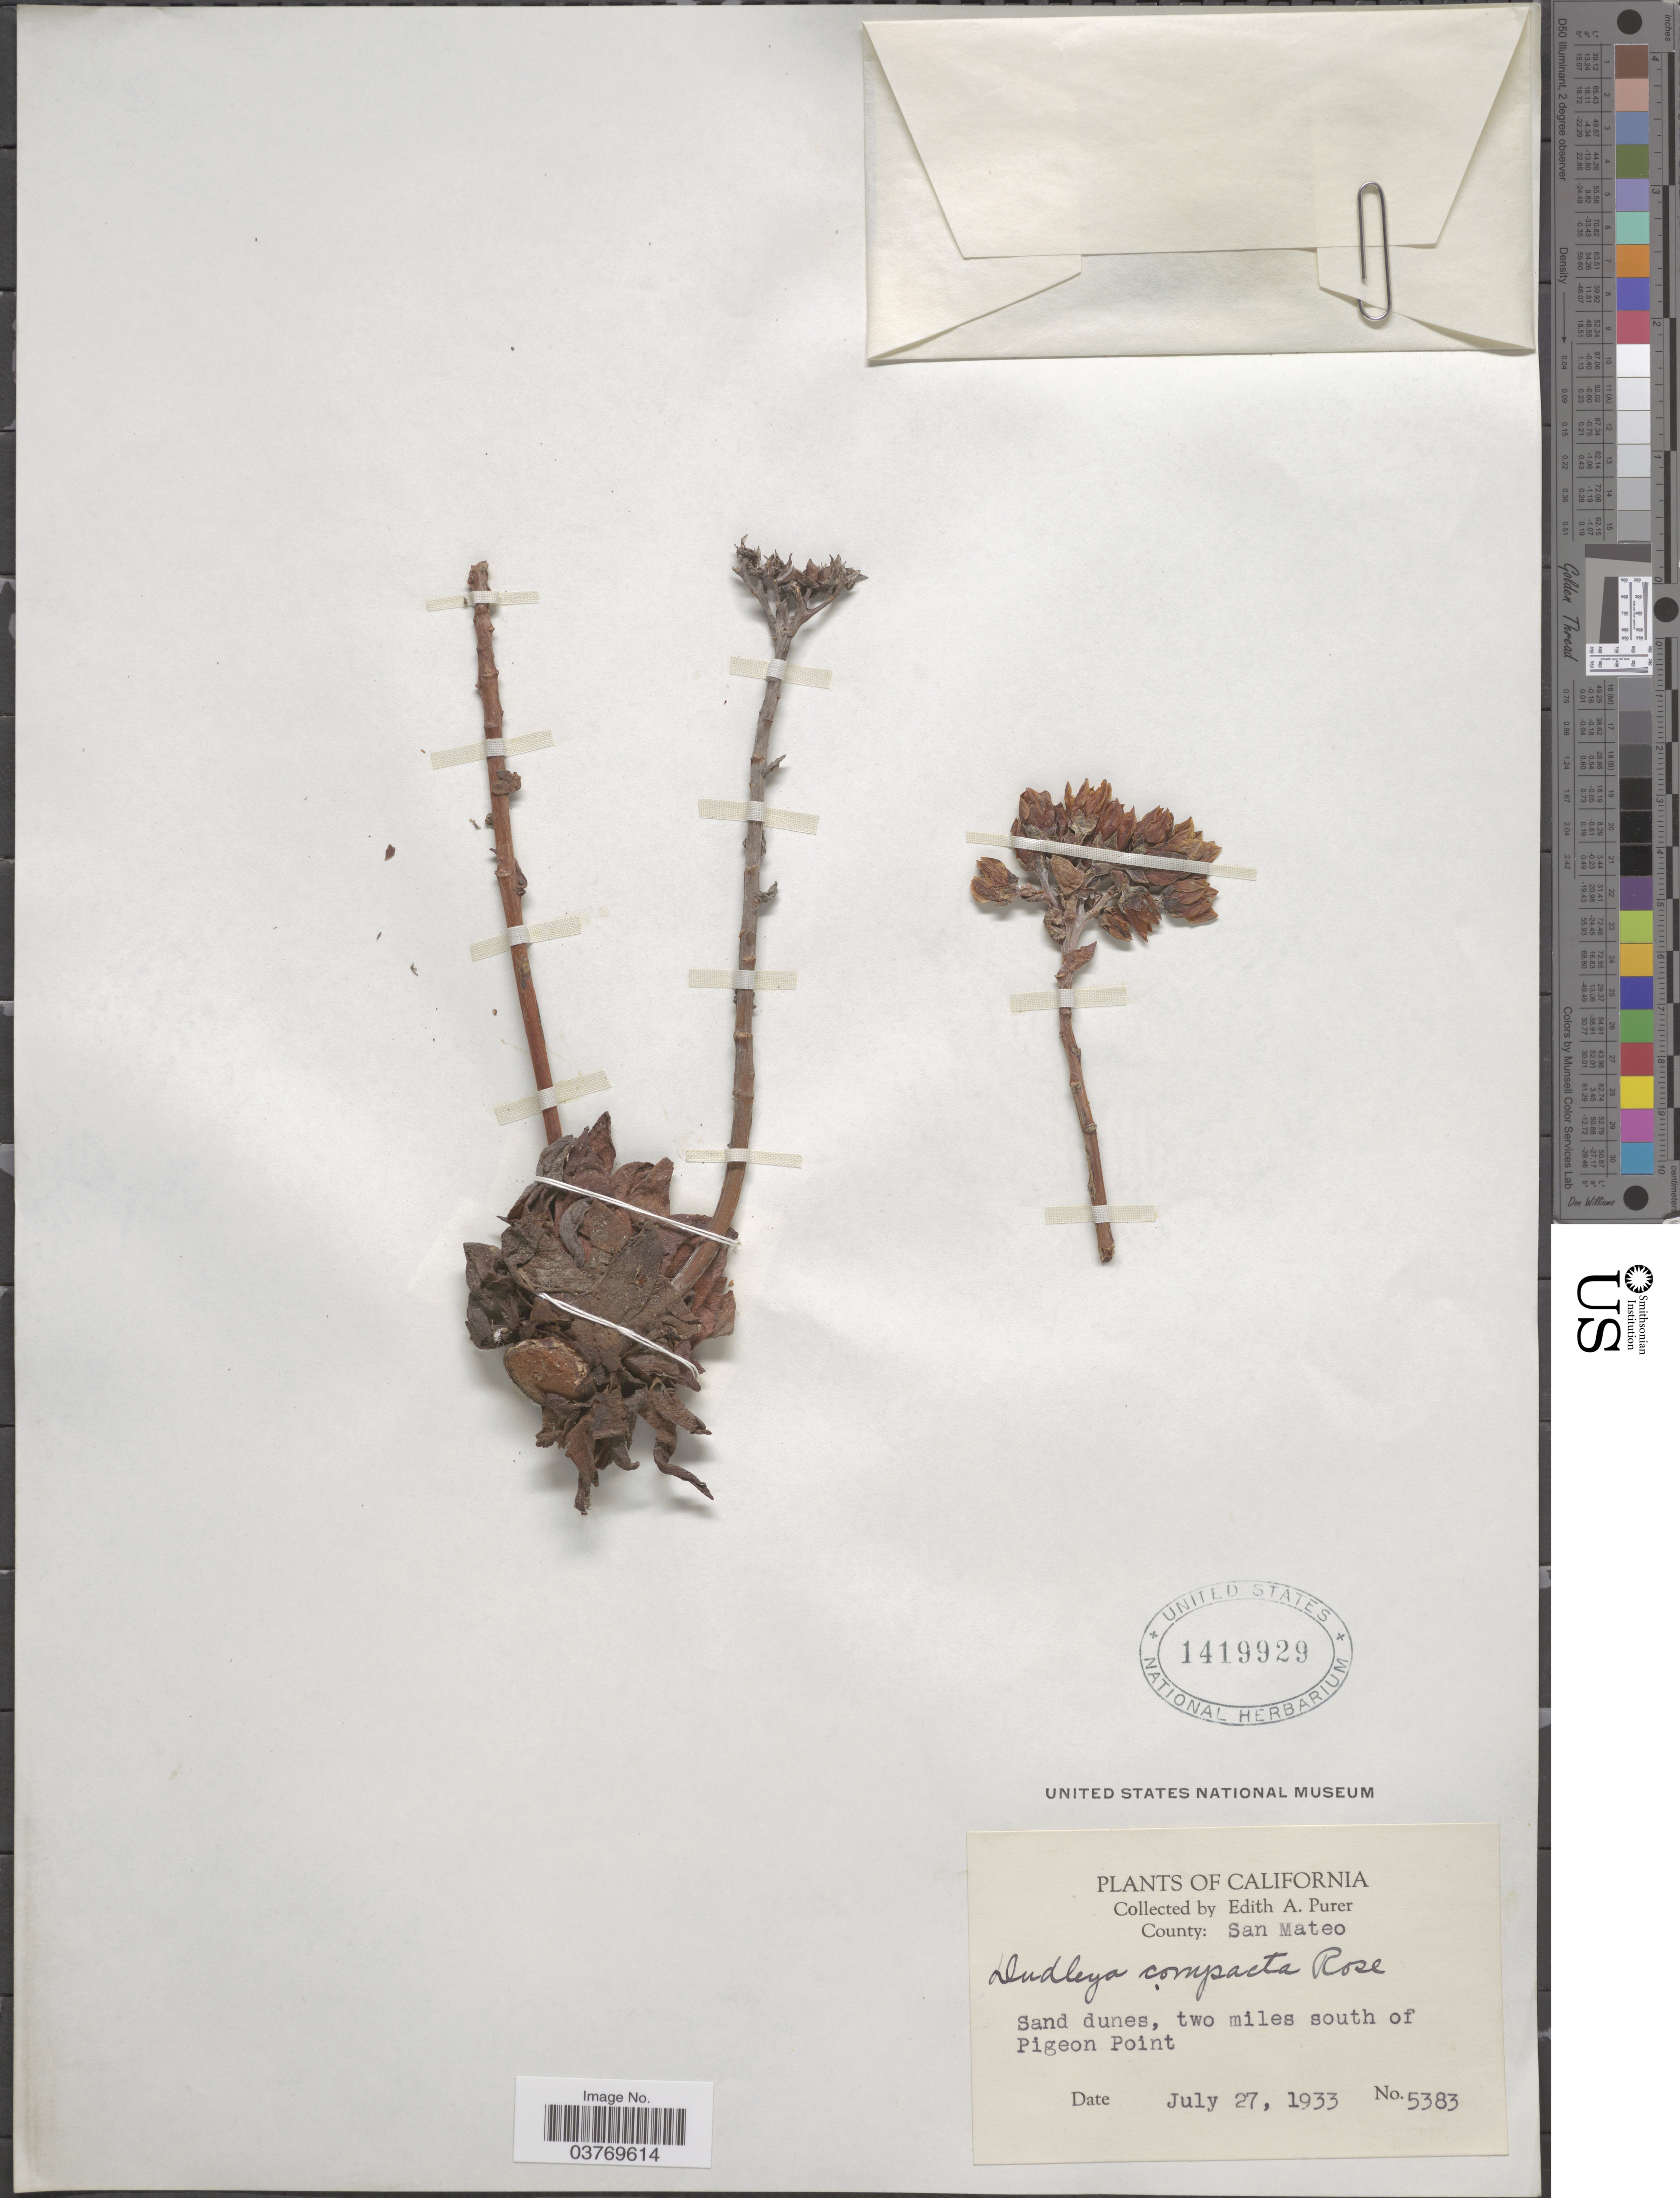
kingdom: Plantae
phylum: Tracheophyta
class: Magnoliopsida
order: Saxifragales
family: Crassulaceae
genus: Dudleya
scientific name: Dudleya compacta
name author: Rose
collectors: E. Purer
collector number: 5383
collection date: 1933-07-27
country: United States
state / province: California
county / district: San Mateo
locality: County: San Mateo. Sand dunes, two miles south of Pigeon Point.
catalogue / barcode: US 1419929